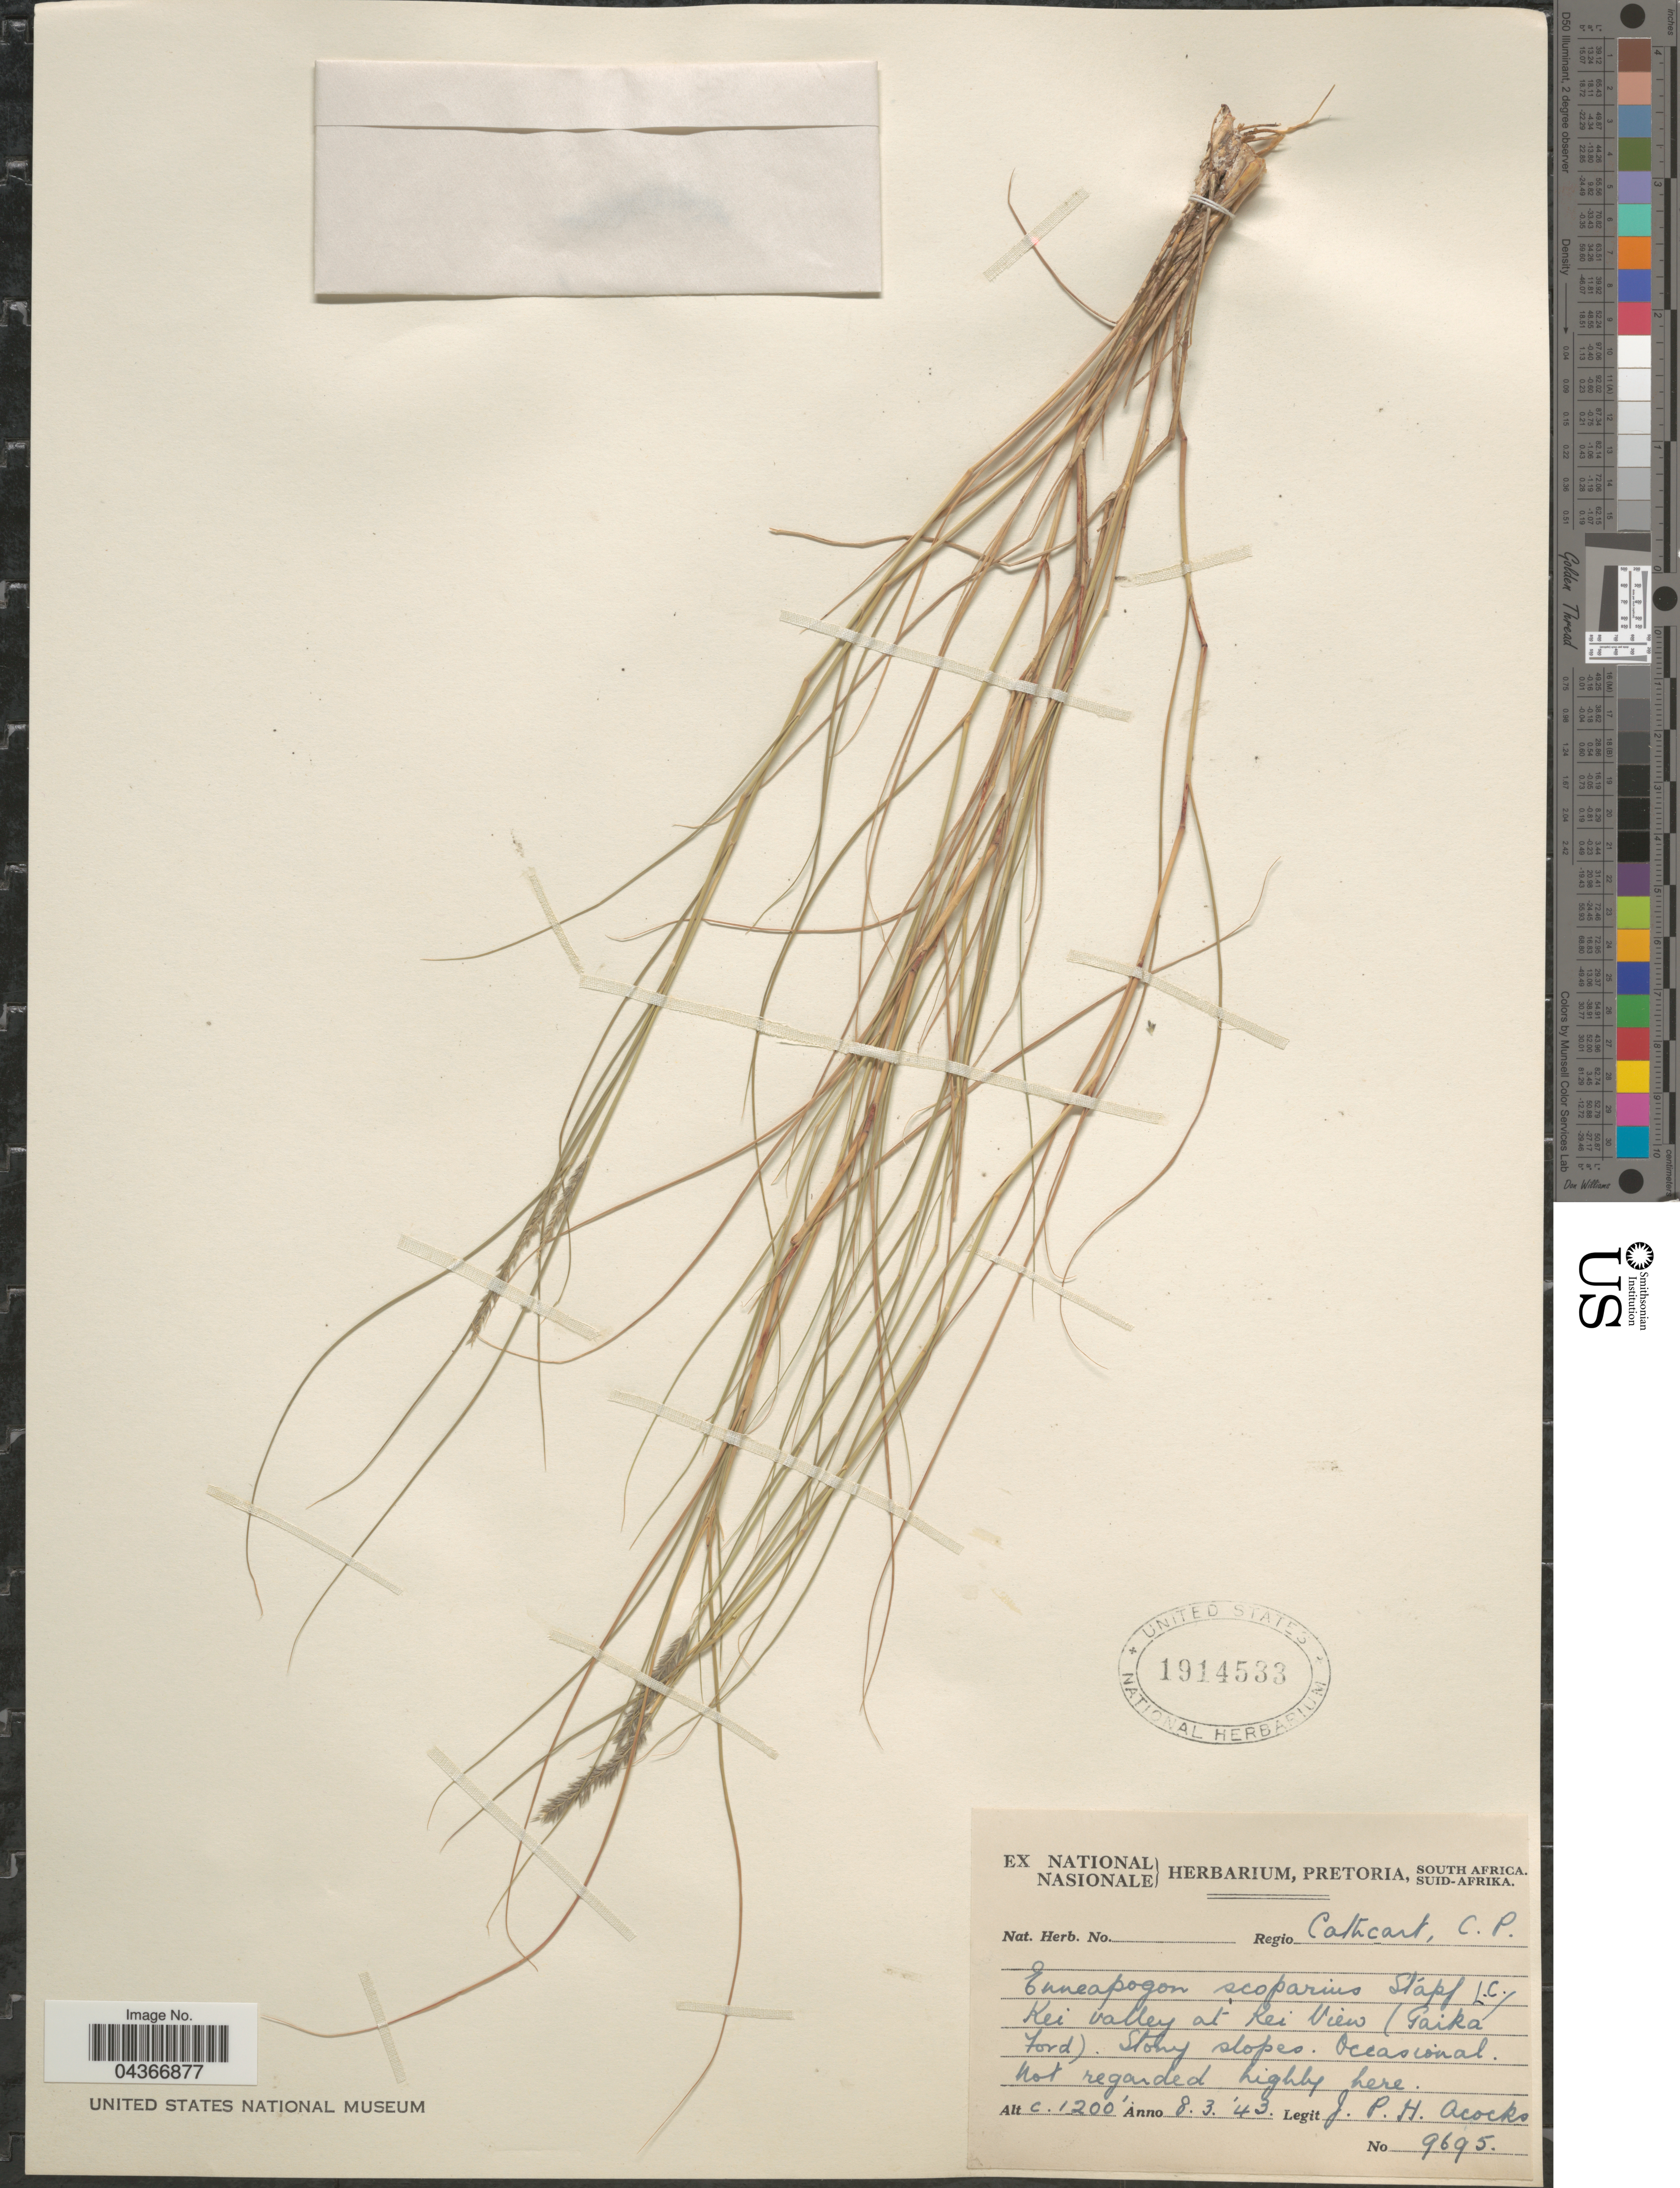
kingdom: Plantae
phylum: Tracheophyta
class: Liliopsida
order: Poales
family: Poaceae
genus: Enneapogon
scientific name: Enneapogon scoparius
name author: Stapf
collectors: J. P. Acocks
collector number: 9695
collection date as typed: Transcribed d/m/y: 8/3/43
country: South Africa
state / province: Eastern Cape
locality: Regio Cathcart, C. P. Kei valley at Kei View (Gaika Ford).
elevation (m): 366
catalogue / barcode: US 1914533